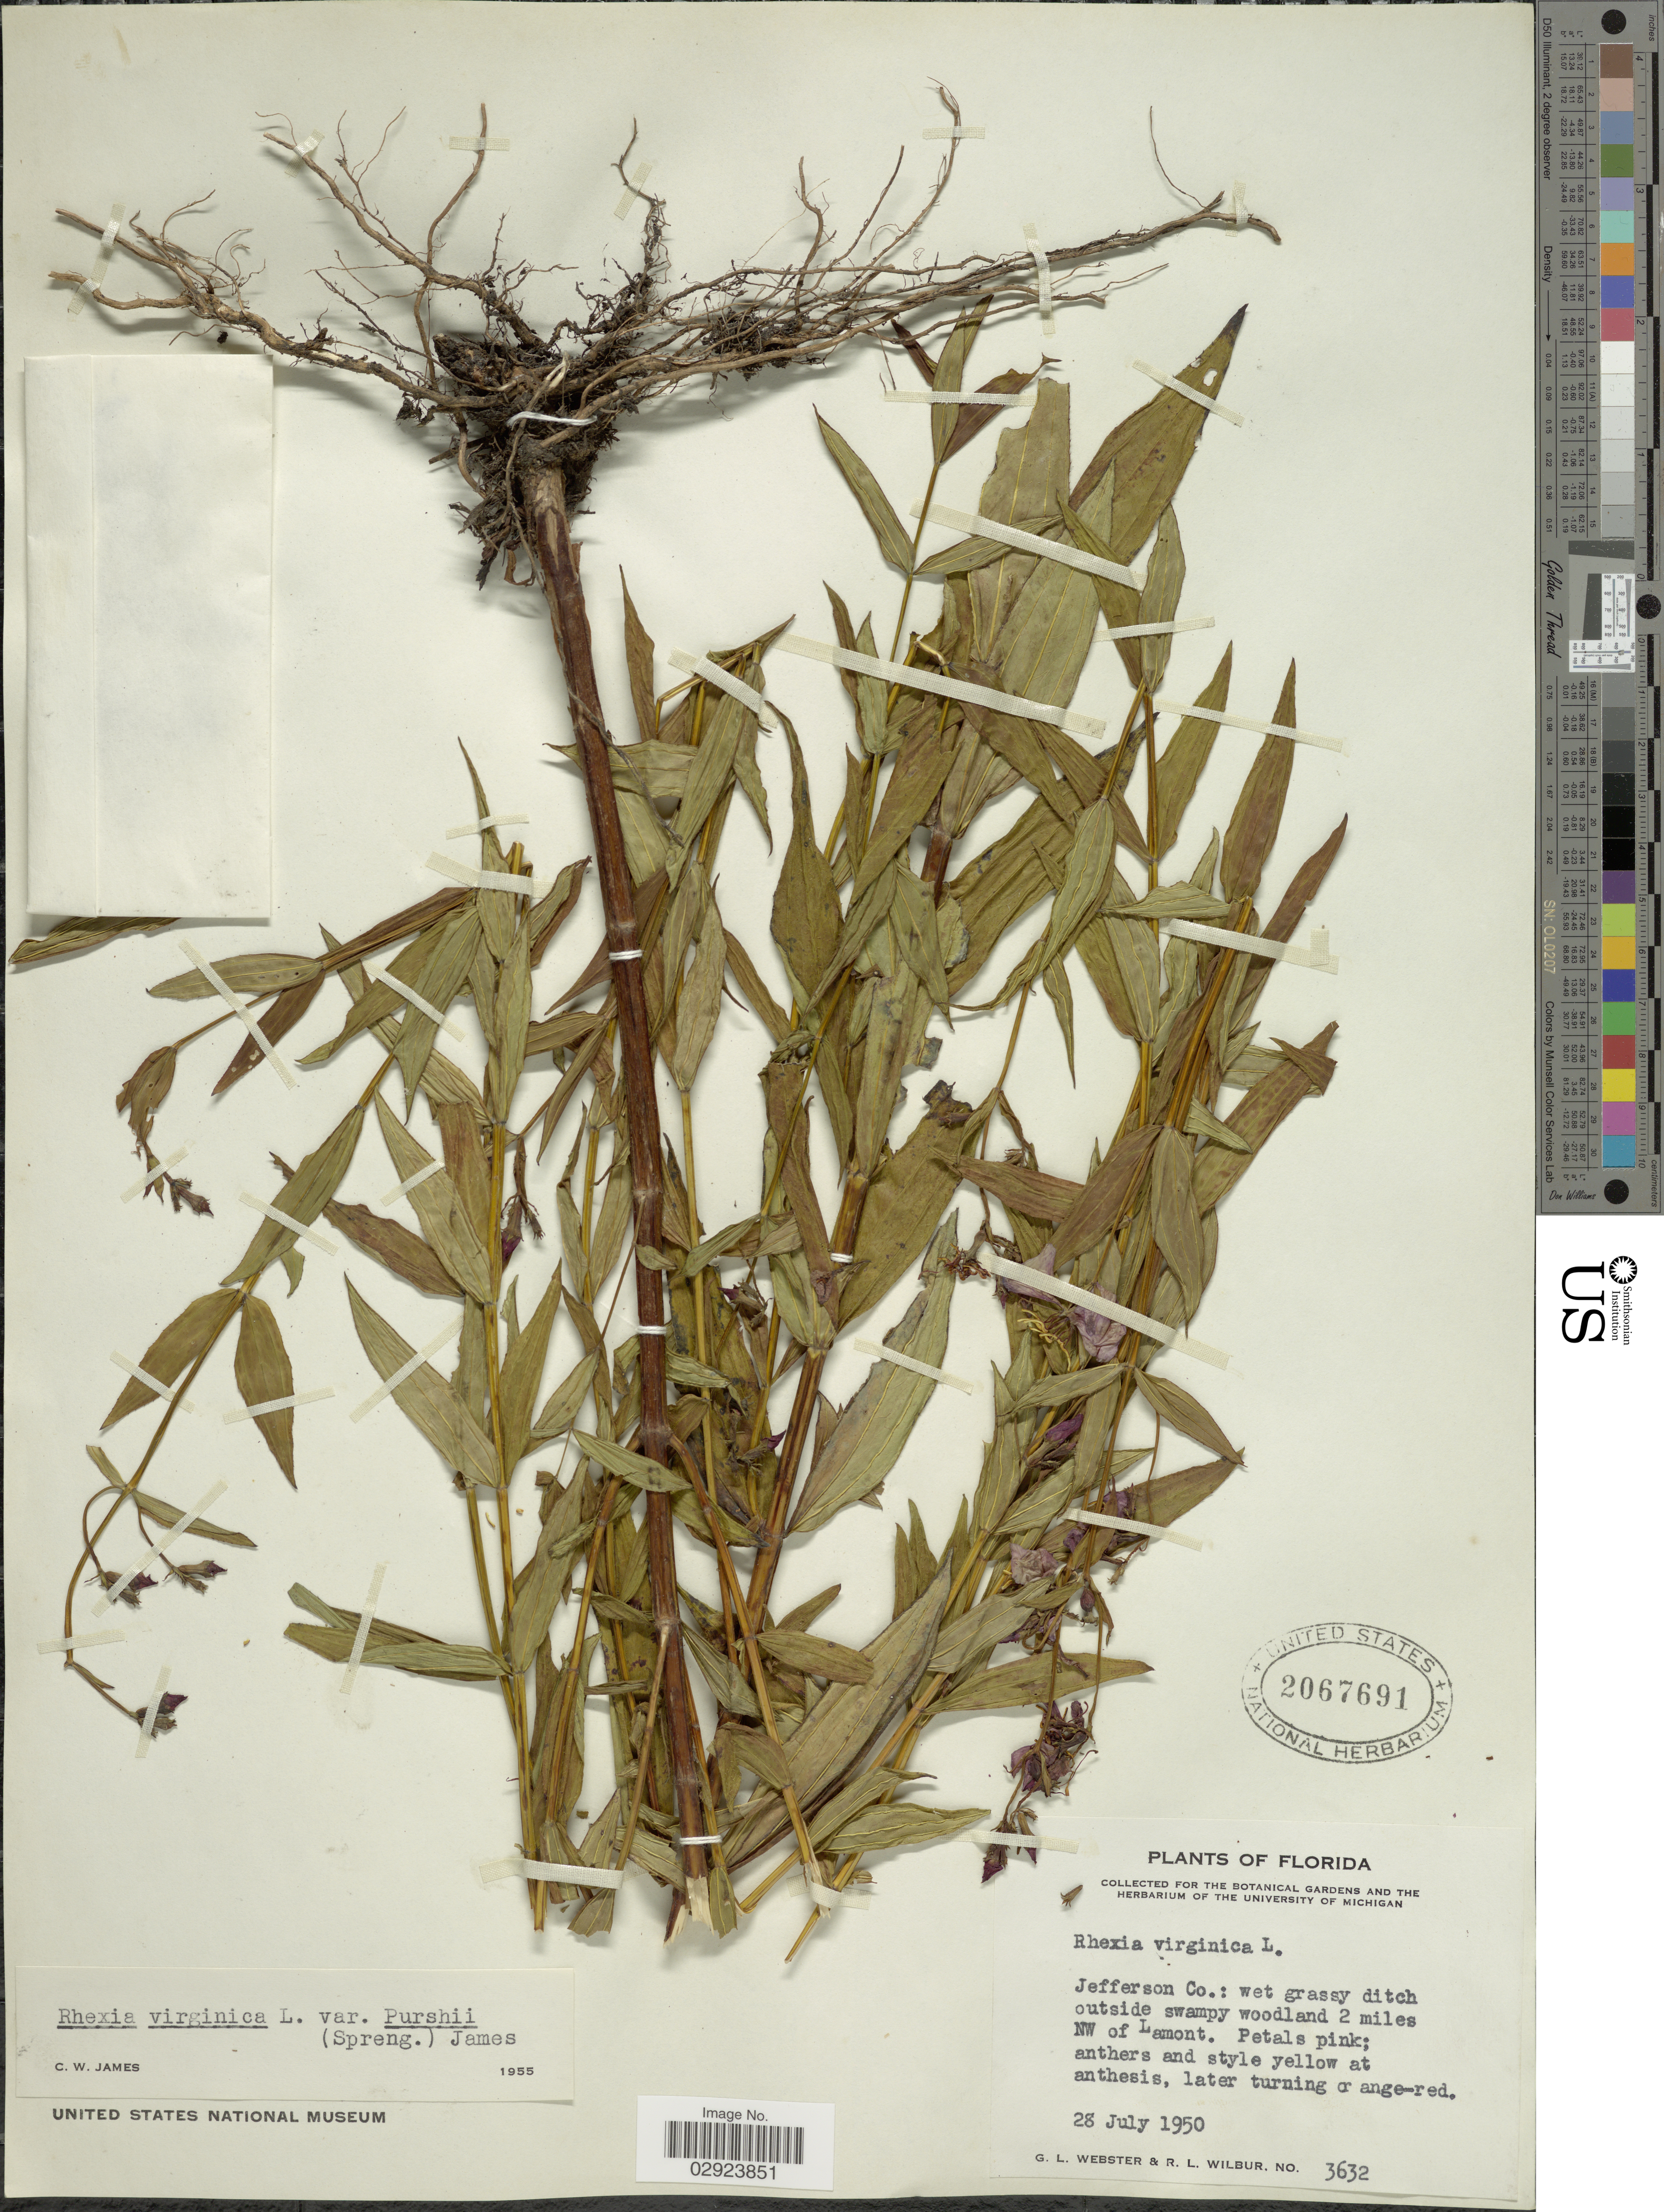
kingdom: Plantae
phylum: Tracheophyta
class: Magnoliopsida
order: Myrtales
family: Melastomataceae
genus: Rhexia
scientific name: Rhexia virginica var. purshii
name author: (Spreng.) C.W. James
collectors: G. L. Webster & R. L. Wilbur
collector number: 3632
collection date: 1950-07-28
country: United States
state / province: Florida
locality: Jefferson Co.: 2 miles NW of Lamont.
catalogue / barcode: US 2067691